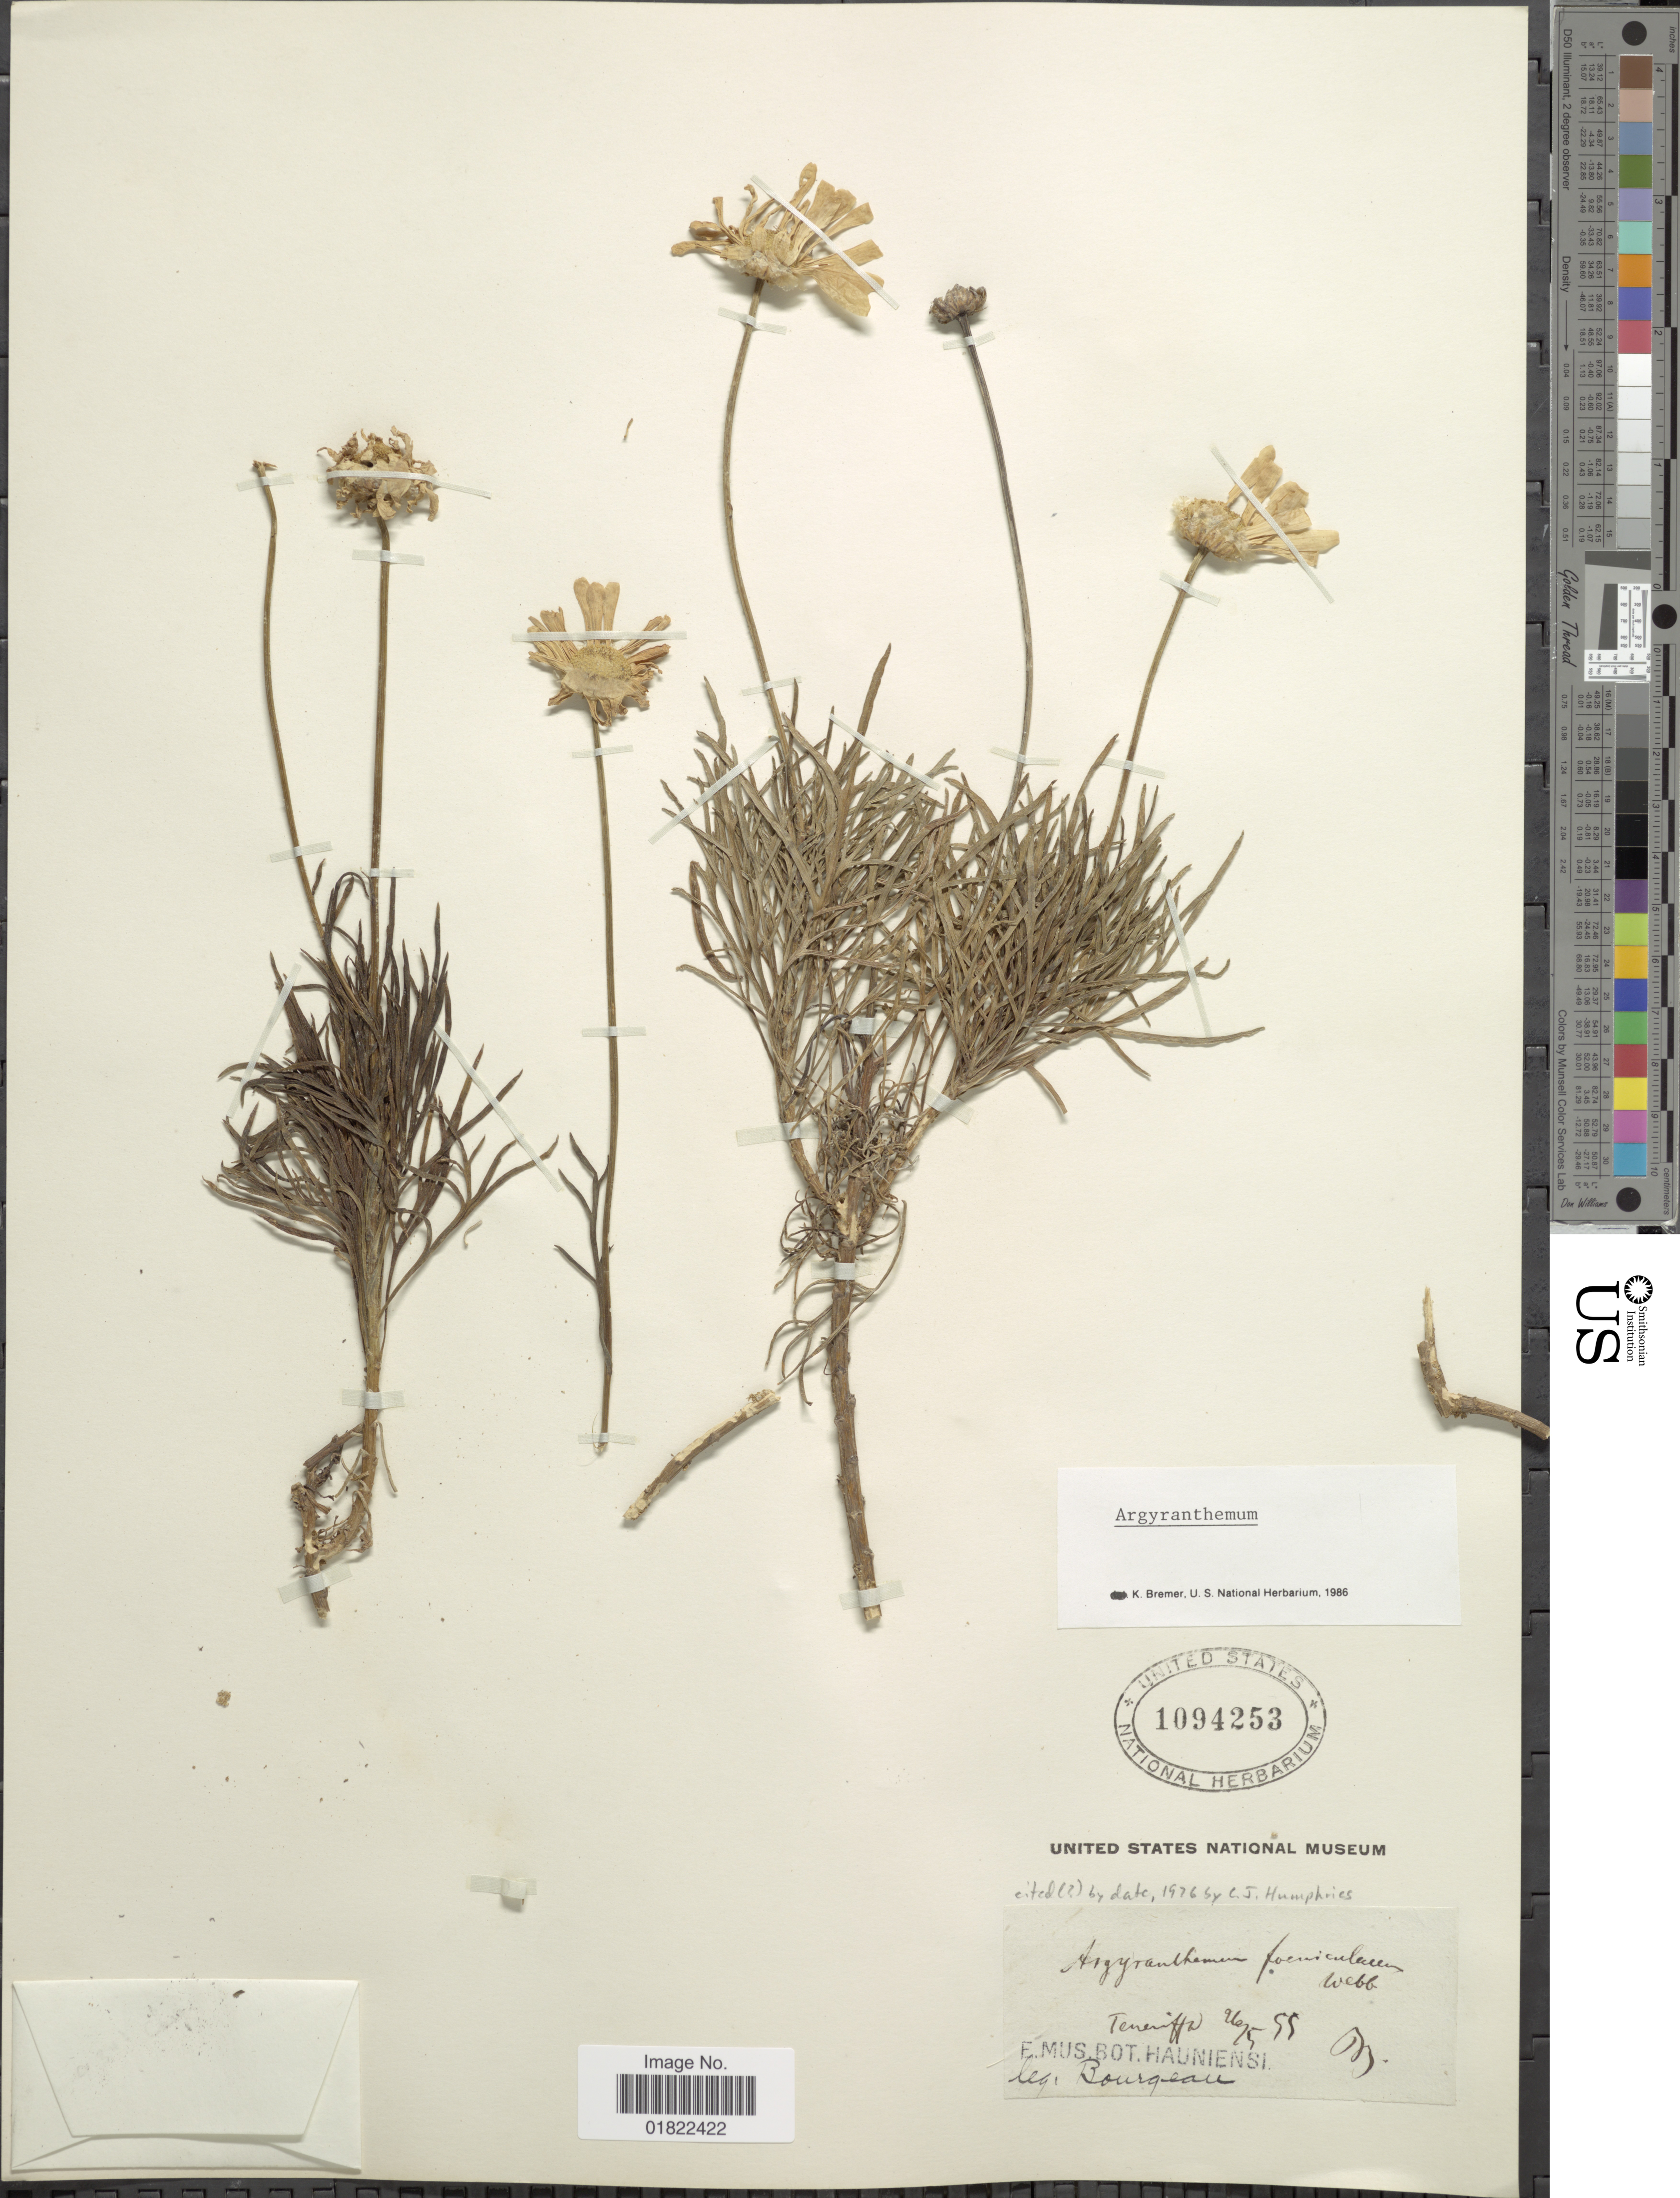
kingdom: Plantae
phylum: Tracheophyta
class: Magnoliopsida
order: Asterales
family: Asteraceae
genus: Argyranthemum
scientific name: Argyranthemum foeniculaceum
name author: (Willd.) Steud.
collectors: -. Bourgeau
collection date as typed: Transcribed d/m/y: 26/5/55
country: Spain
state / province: Canarias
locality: Teneriffe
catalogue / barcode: US 1094253